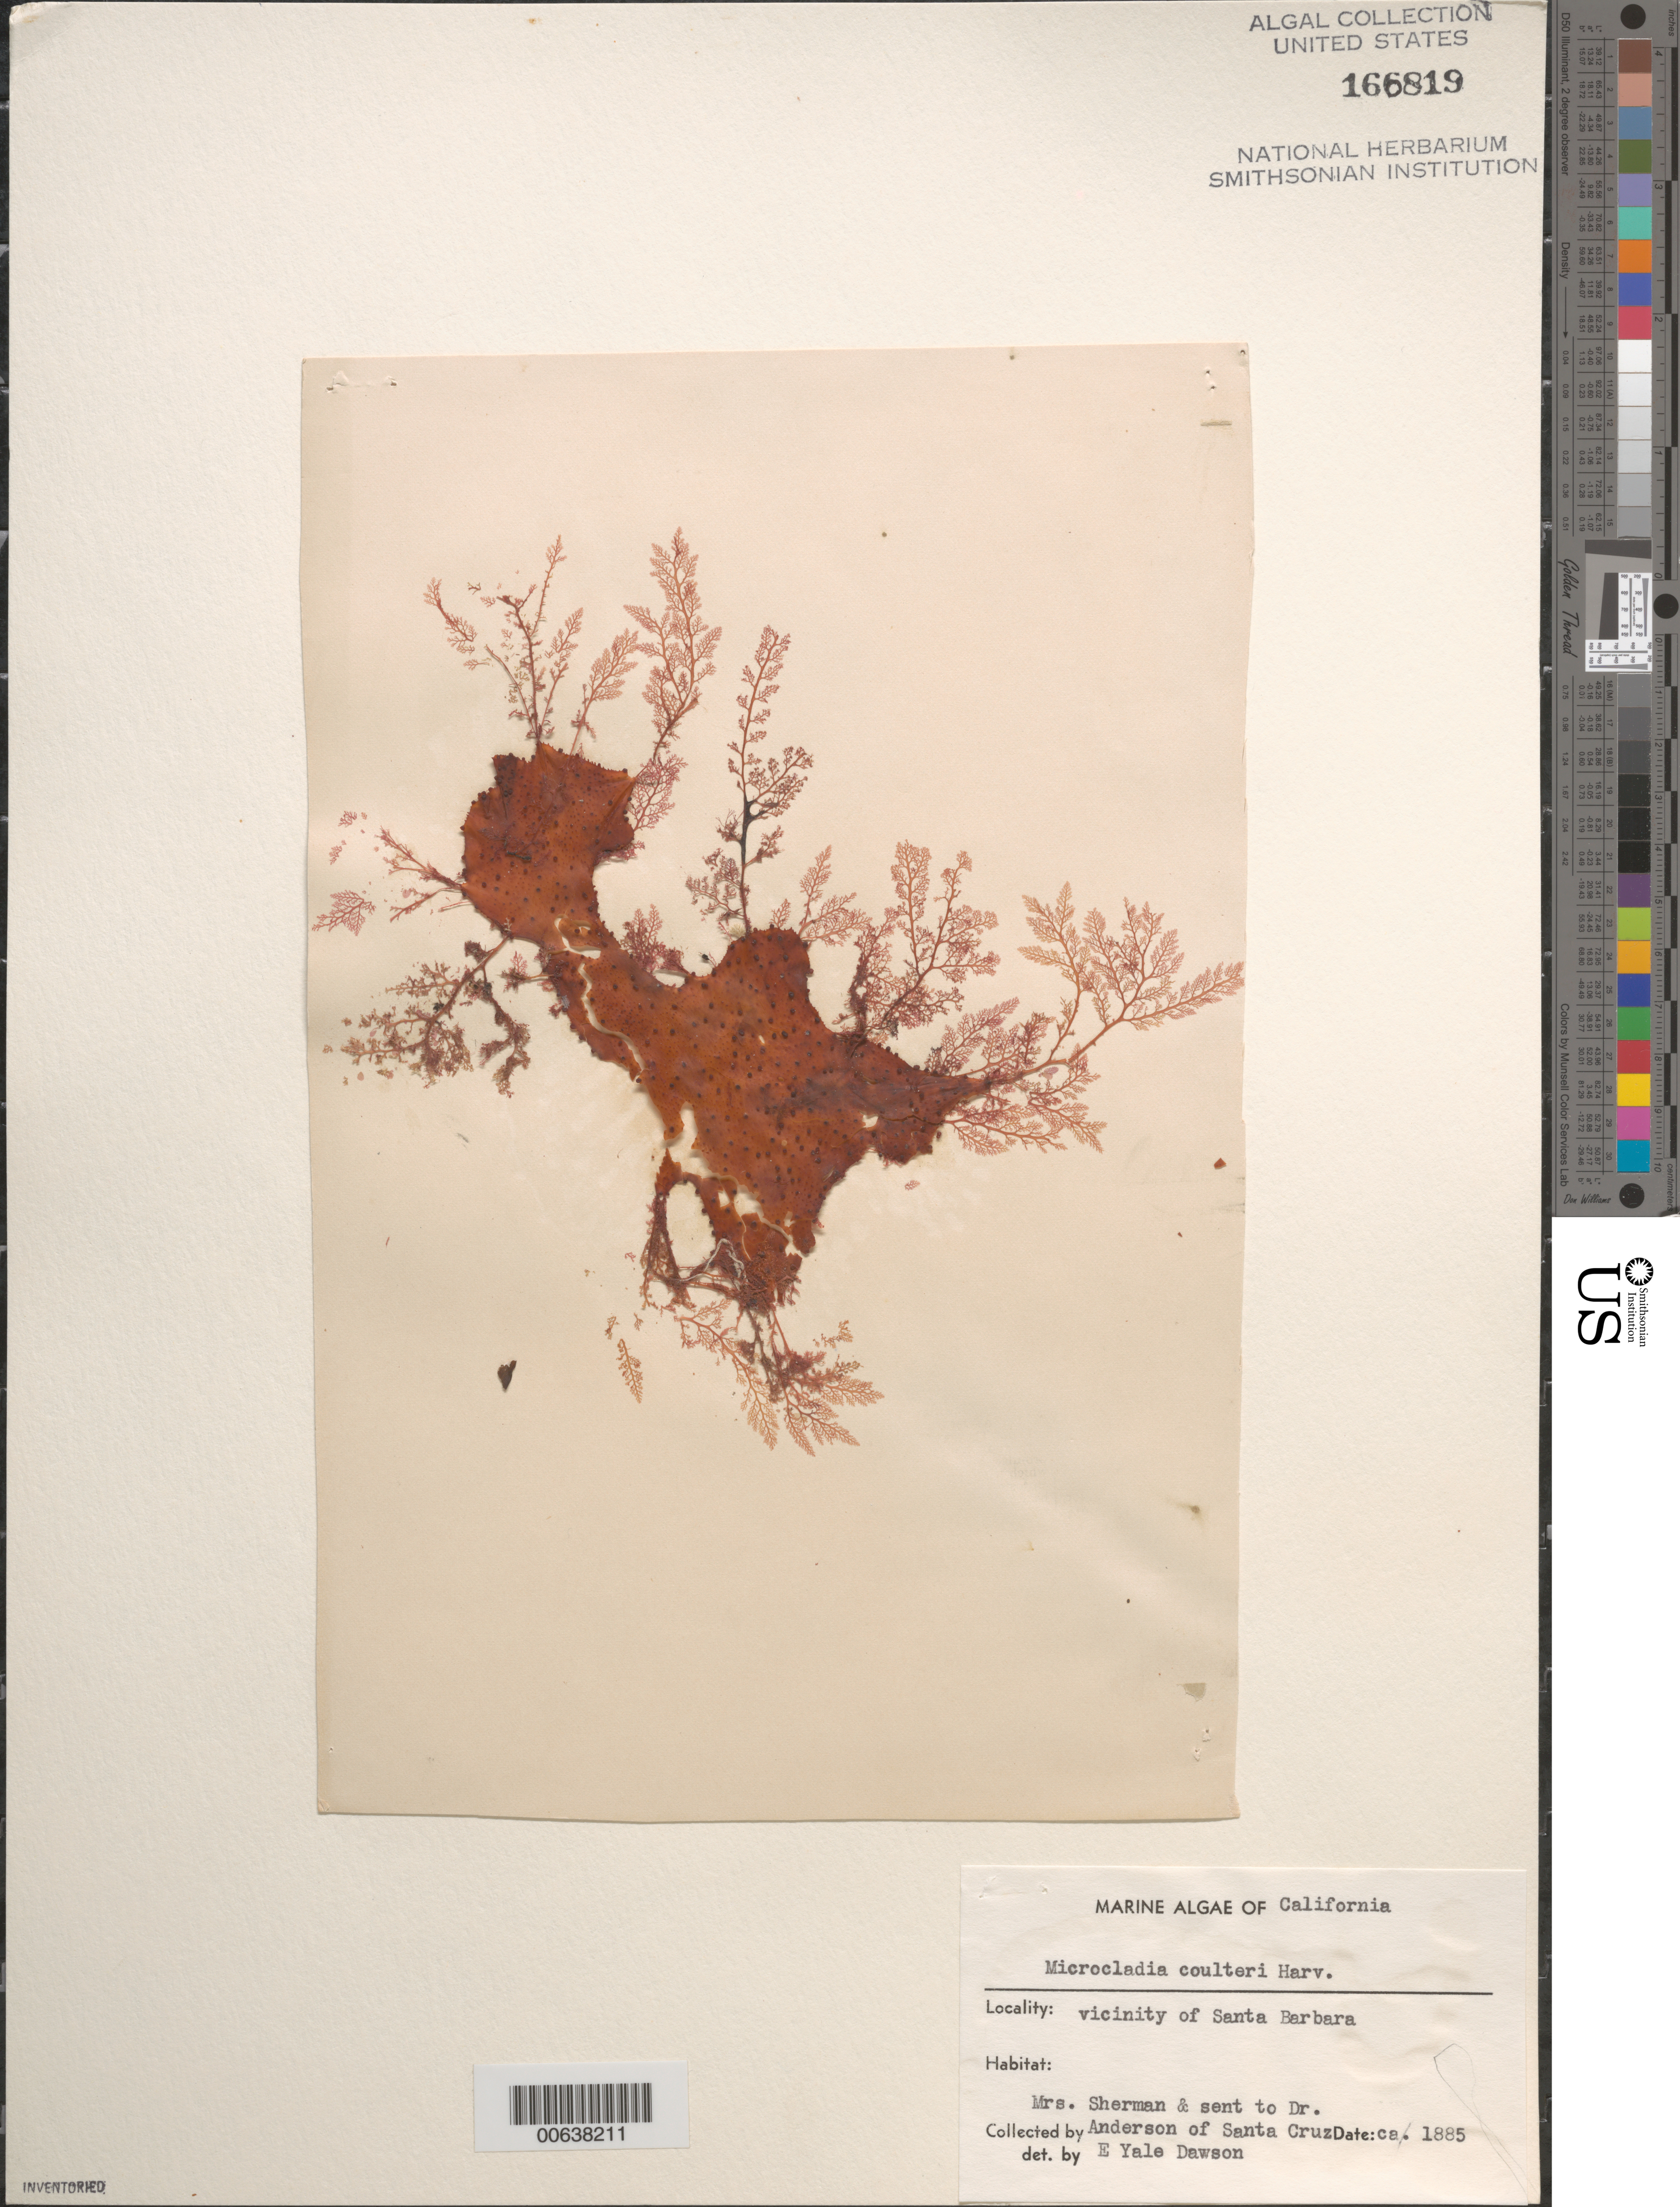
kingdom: Plantae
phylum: Rhodophyta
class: Florideophyceae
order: Ceramiales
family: Ceramiaceae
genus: Microcladia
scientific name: Microcladia coulteri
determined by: Dawson, E. Y.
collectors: M. Sherman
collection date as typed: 1885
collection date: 1885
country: United States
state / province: California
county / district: Santa Barbara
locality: Santa Barbara area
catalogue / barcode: US 166819